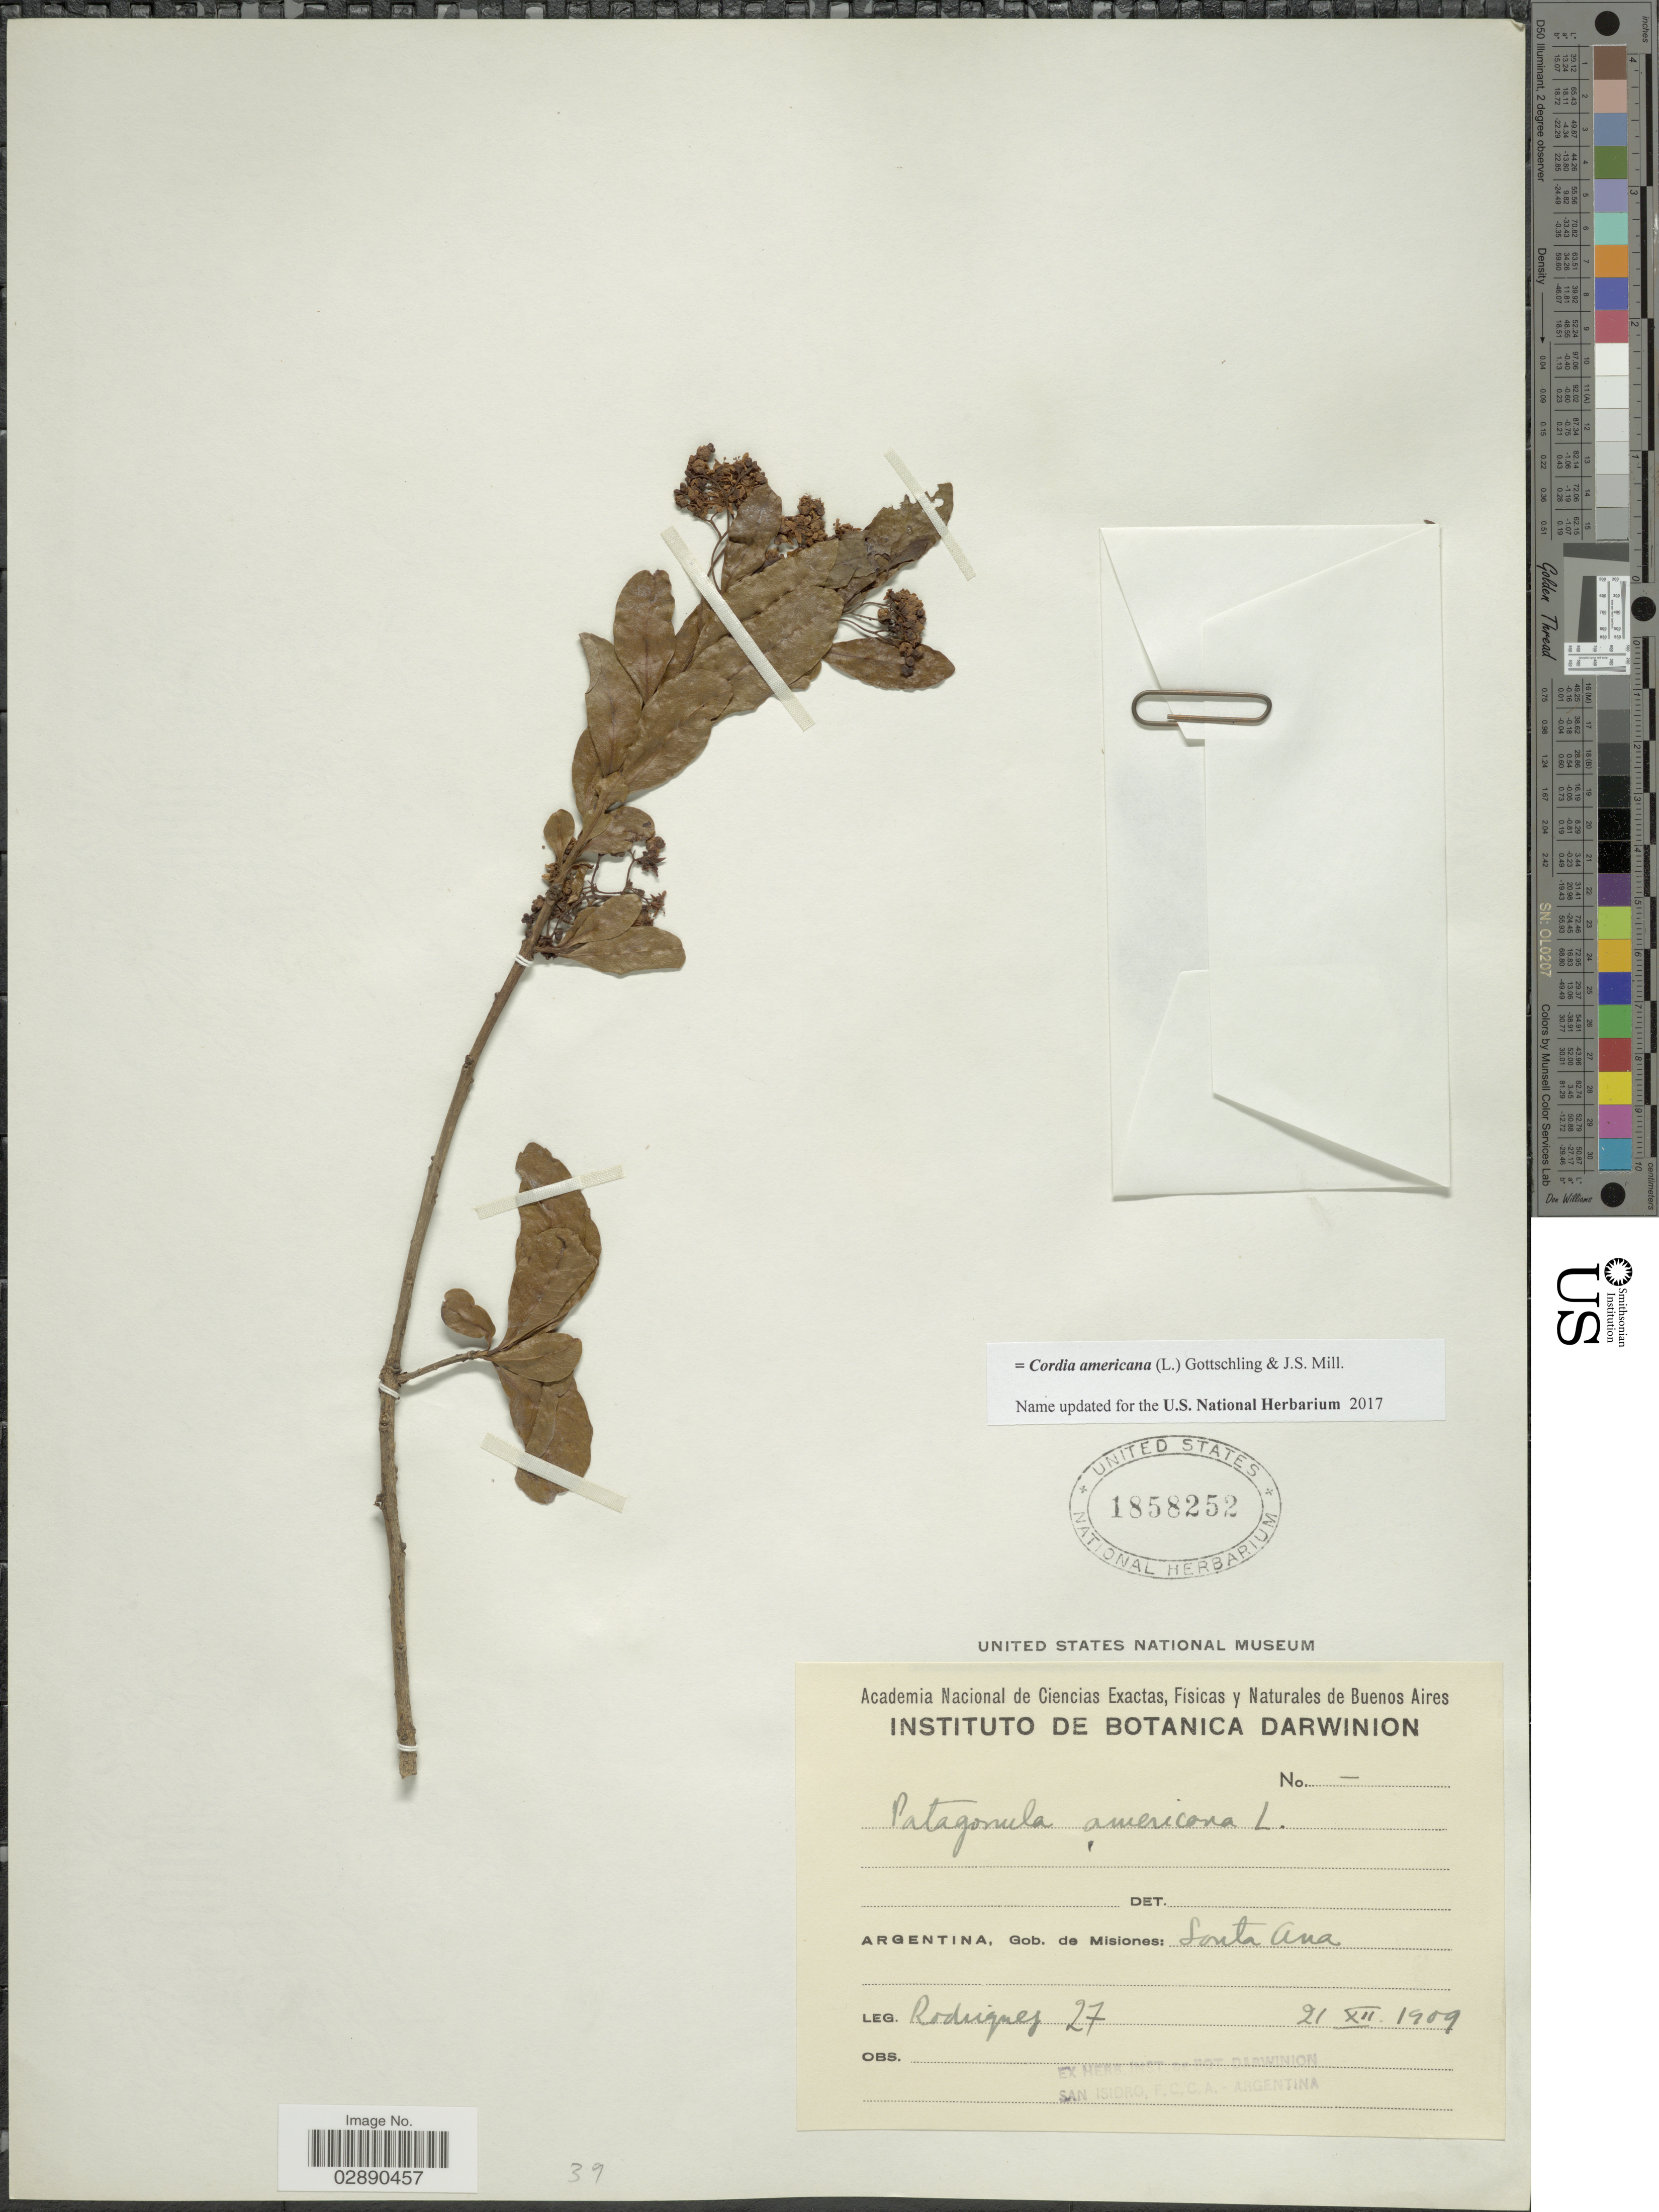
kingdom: Plantae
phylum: Tracheophyta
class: Magnoliopsida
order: Boraginales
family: Cordiaceae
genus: Cordia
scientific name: Cordia americana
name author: (L.) Gottschling & J.S. Mill.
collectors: Rodriguez, --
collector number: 27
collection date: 1909-12-21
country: Argentina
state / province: Misiones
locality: Gob. de Misiones: Santa Ana.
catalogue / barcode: US 1858252